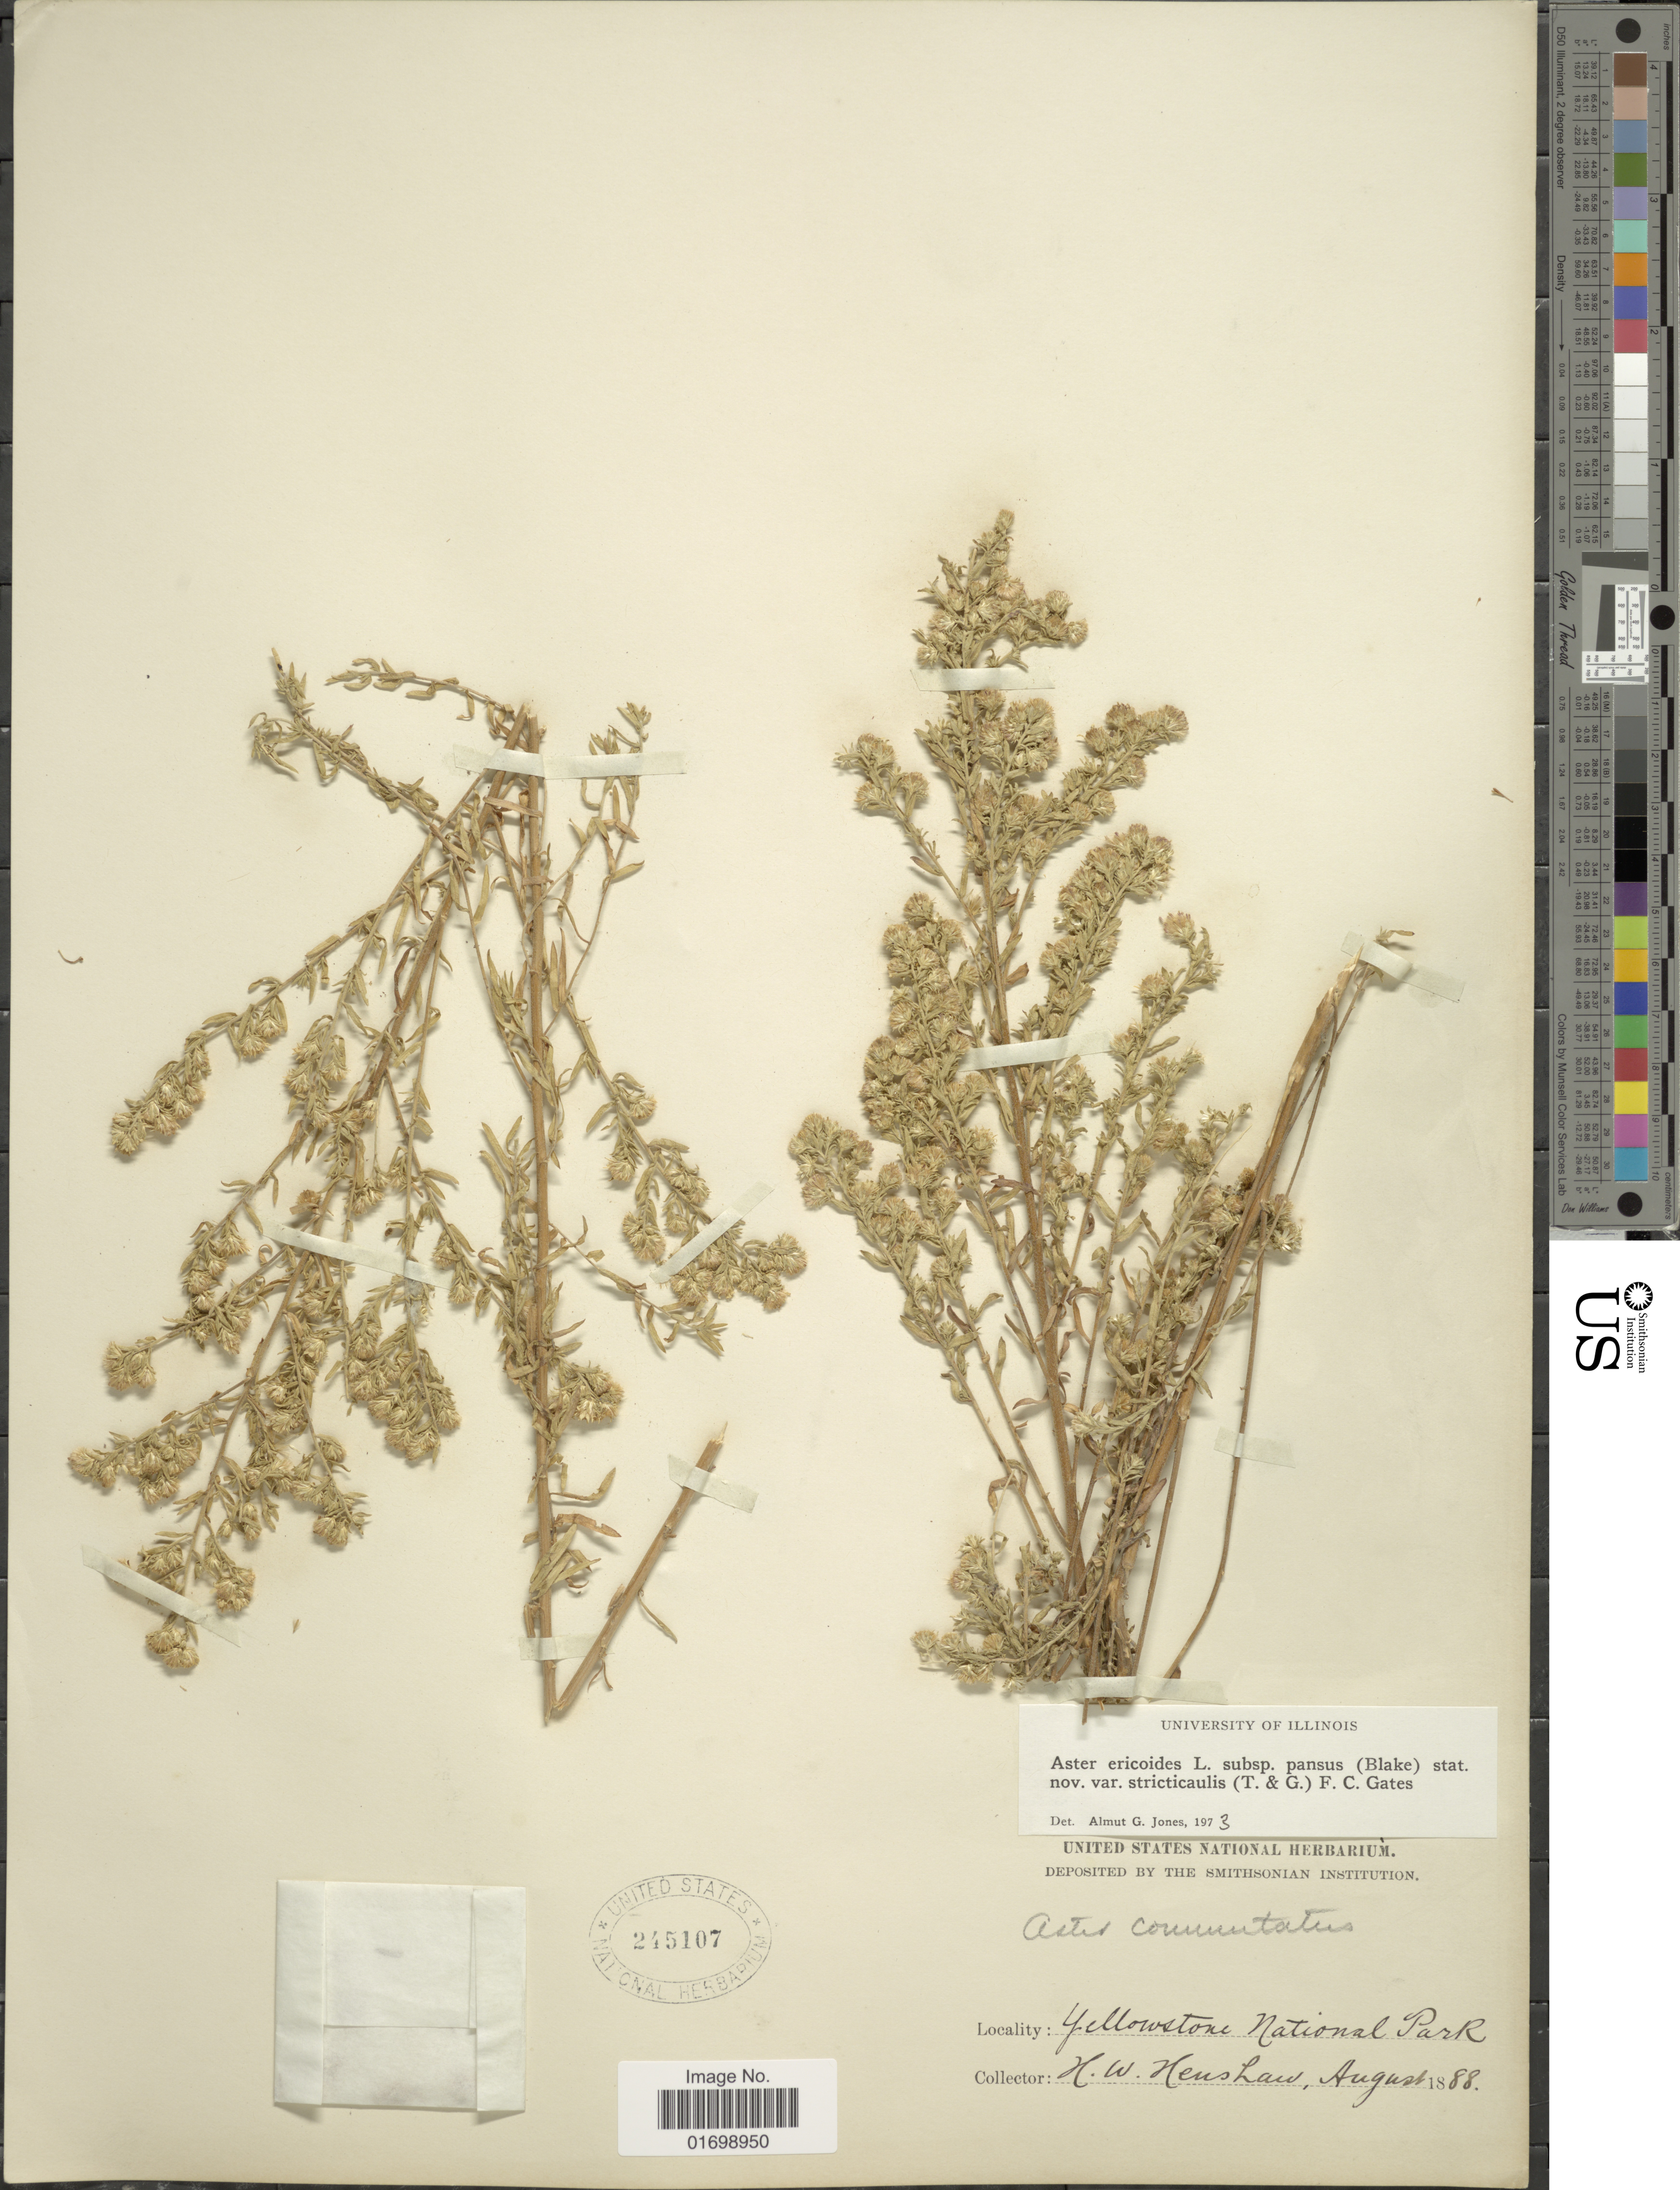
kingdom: Plantae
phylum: Tracheophyta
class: Magnoliopsida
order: Asterales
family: Asteraceae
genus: Symphyotrichum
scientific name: Symphyotrichum ericoides var. pansum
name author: (S.F. Blake) G.L. Nesom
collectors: H. Henshaw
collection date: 1888-08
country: United States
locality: Yellowstone National Park.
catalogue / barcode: US 245107